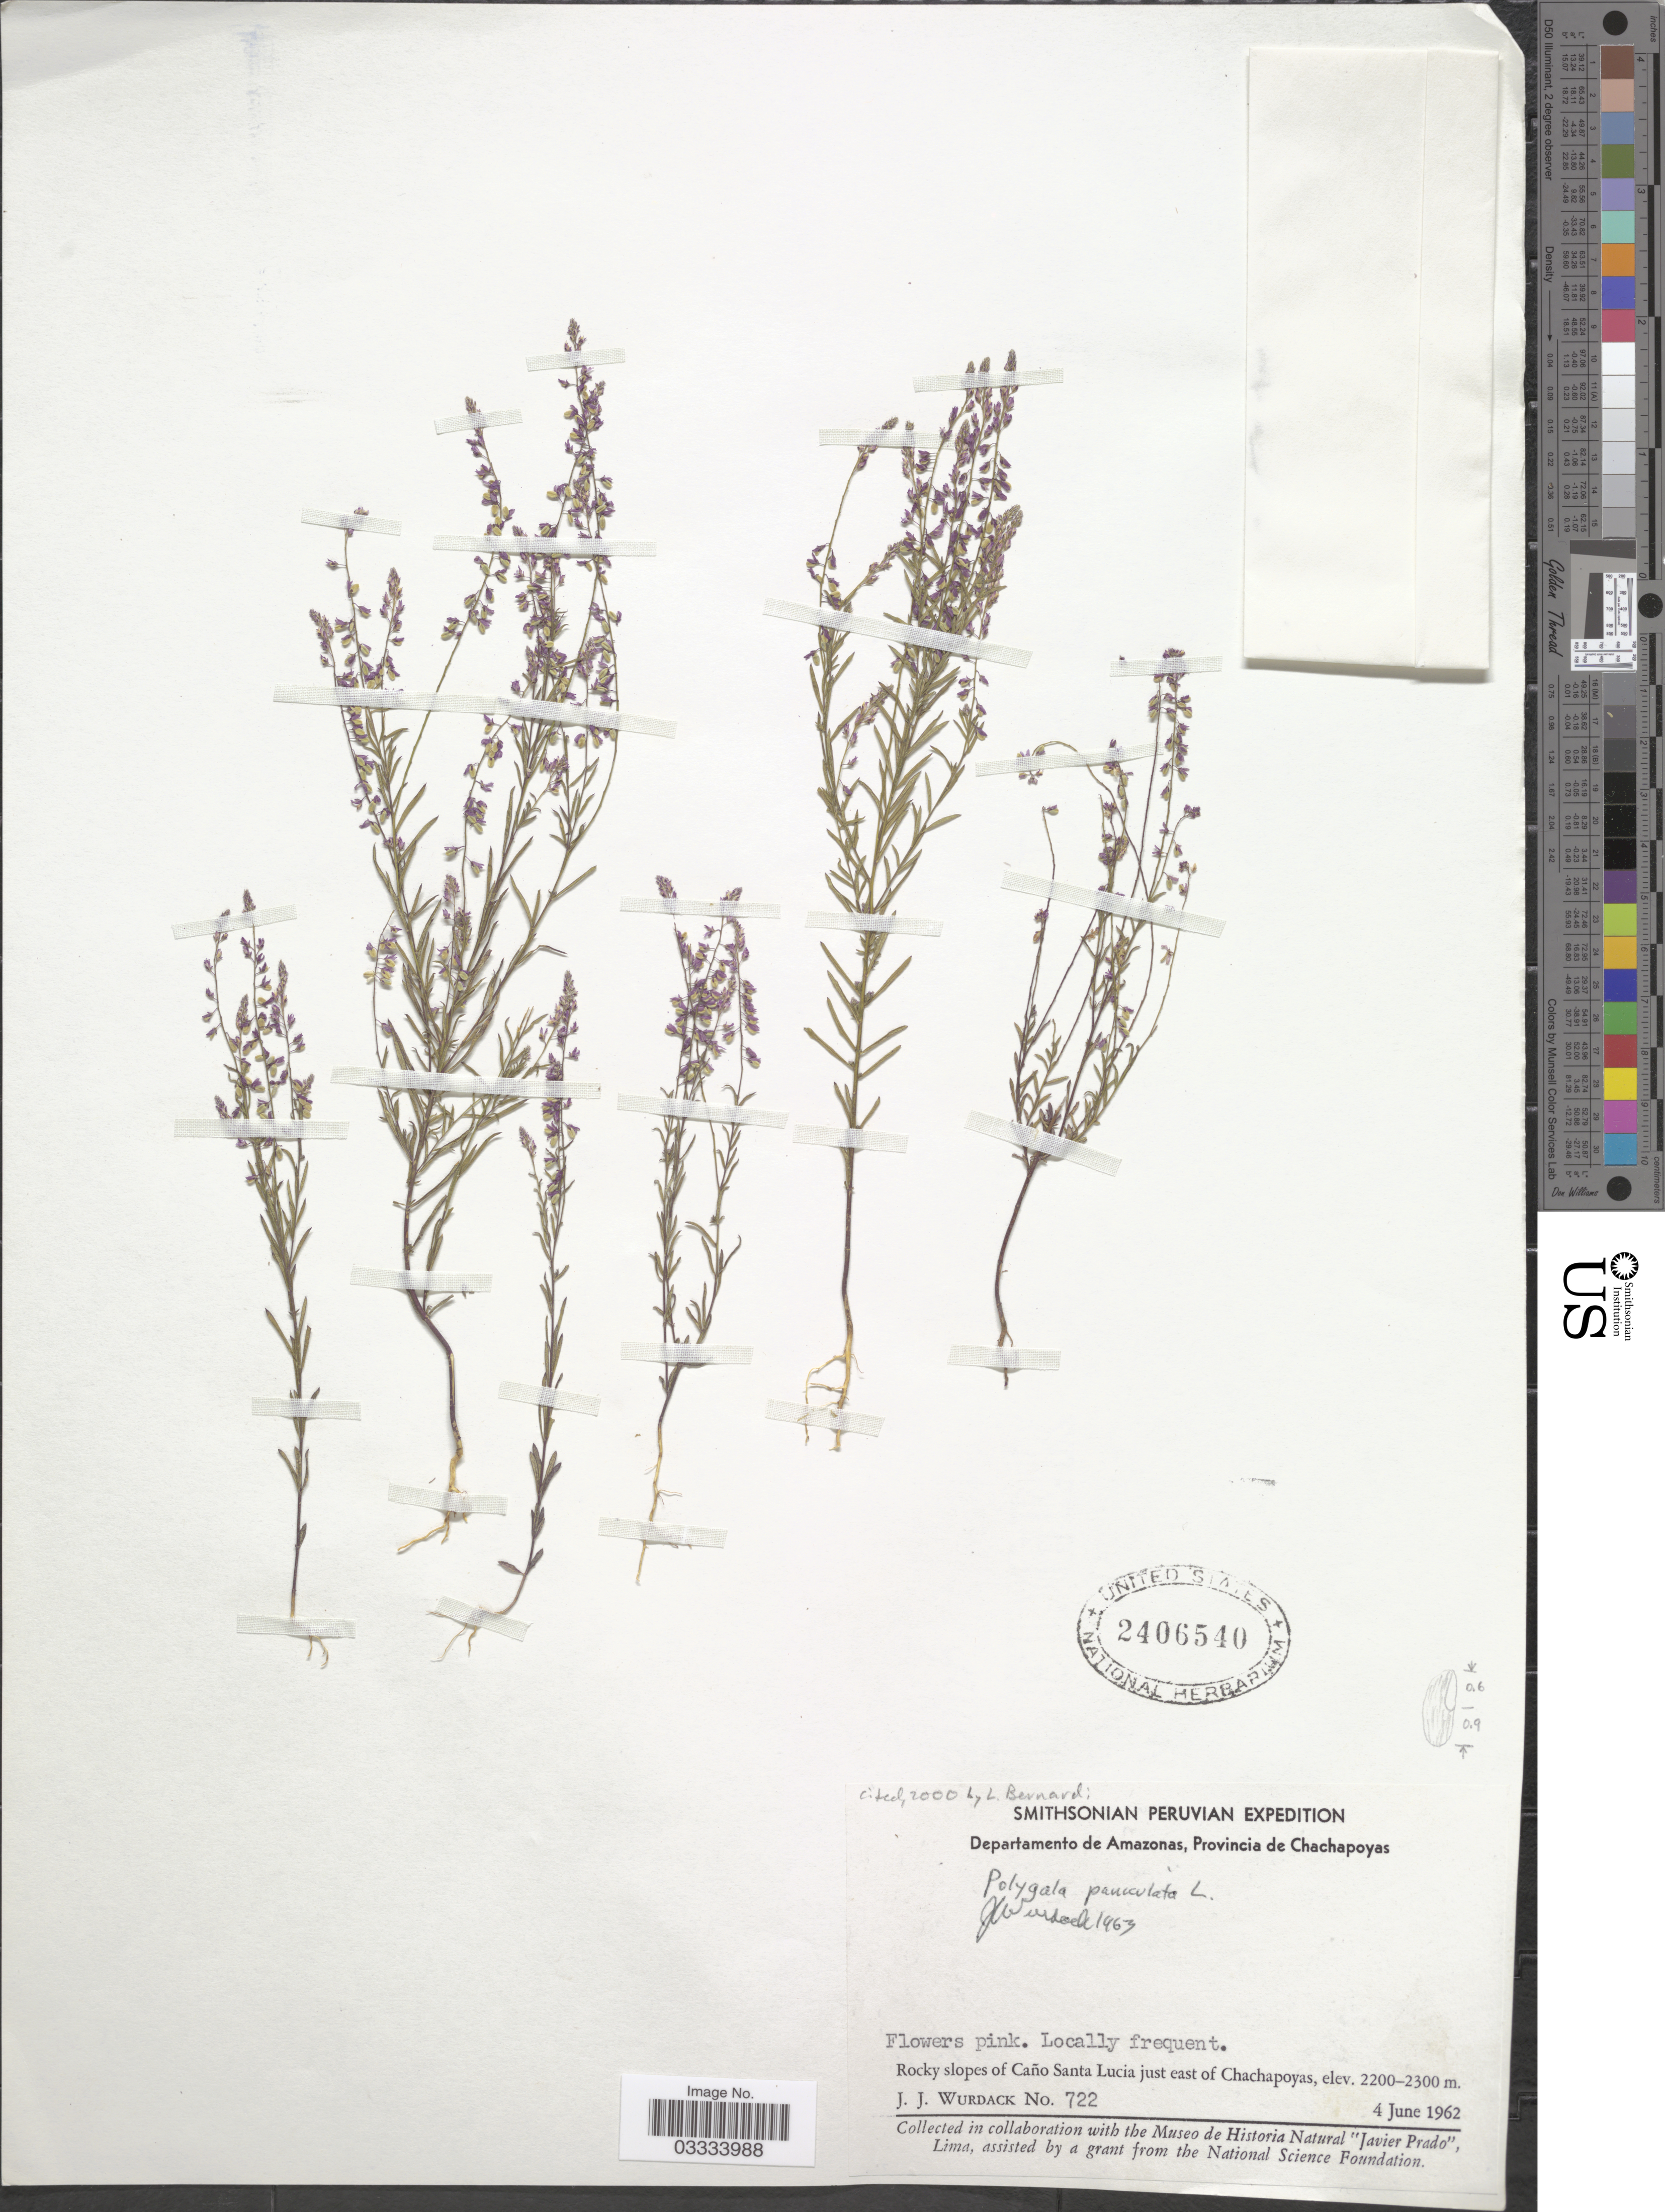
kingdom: Plantae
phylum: Tracheophyta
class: Magnoliopsida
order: Fabales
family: Polygalaceae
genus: Polygala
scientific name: Polygala paniculata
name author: L.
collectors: J. J. Wurdack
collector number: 722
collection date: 1962-06-04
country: Peru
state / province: Amazonas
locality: Provincia de Chachapoyas. Rocky slopes of Caño Santa Lucia just east of Chachapoyas.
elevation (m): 2200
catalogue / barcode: US 2406540